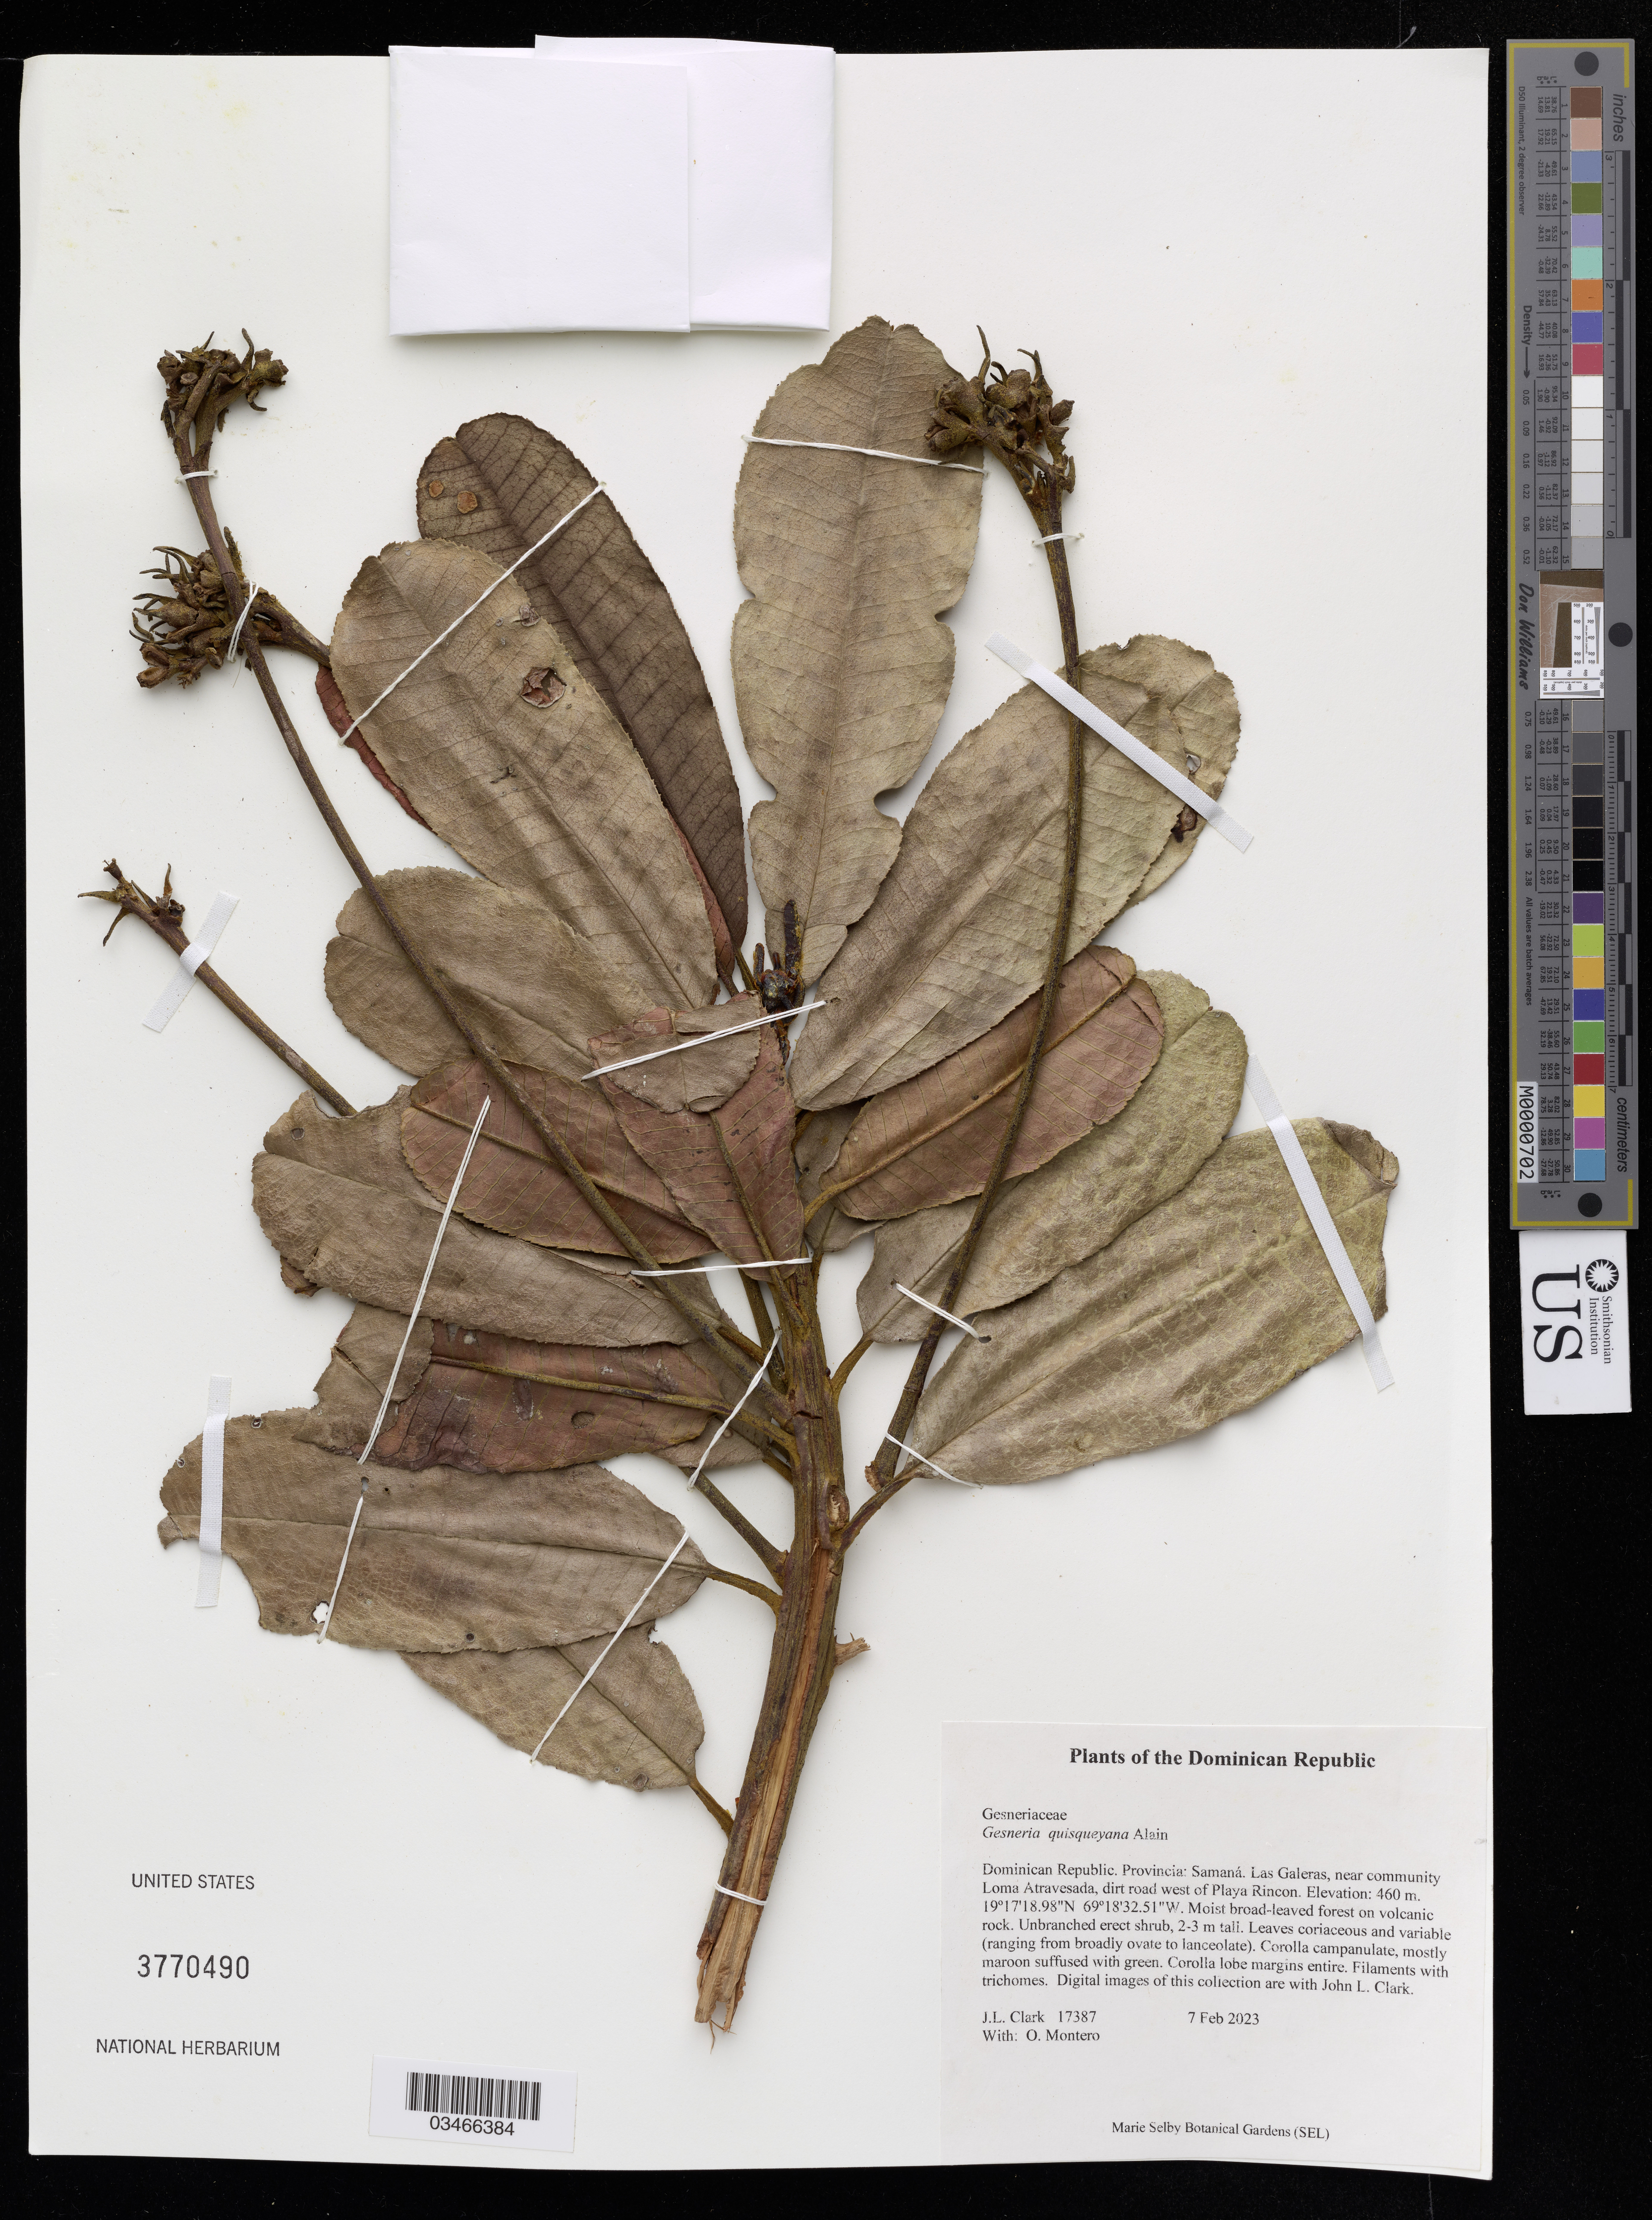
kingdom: Plantae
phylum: Tracheophyta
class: Magnoliopsida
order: Lamiales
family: Gesneriaceae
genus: Gesneria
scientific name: Gesneria quisqueyana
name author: Alain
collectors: J. Clark & O. Montero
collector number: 17387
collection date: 2023-02-07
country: Dominican Republic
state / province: Samaná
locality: Las Galeras, near community Loma Atravesada, dirt road west of Playa Rincon.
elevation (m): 460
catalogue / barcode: US 3770490